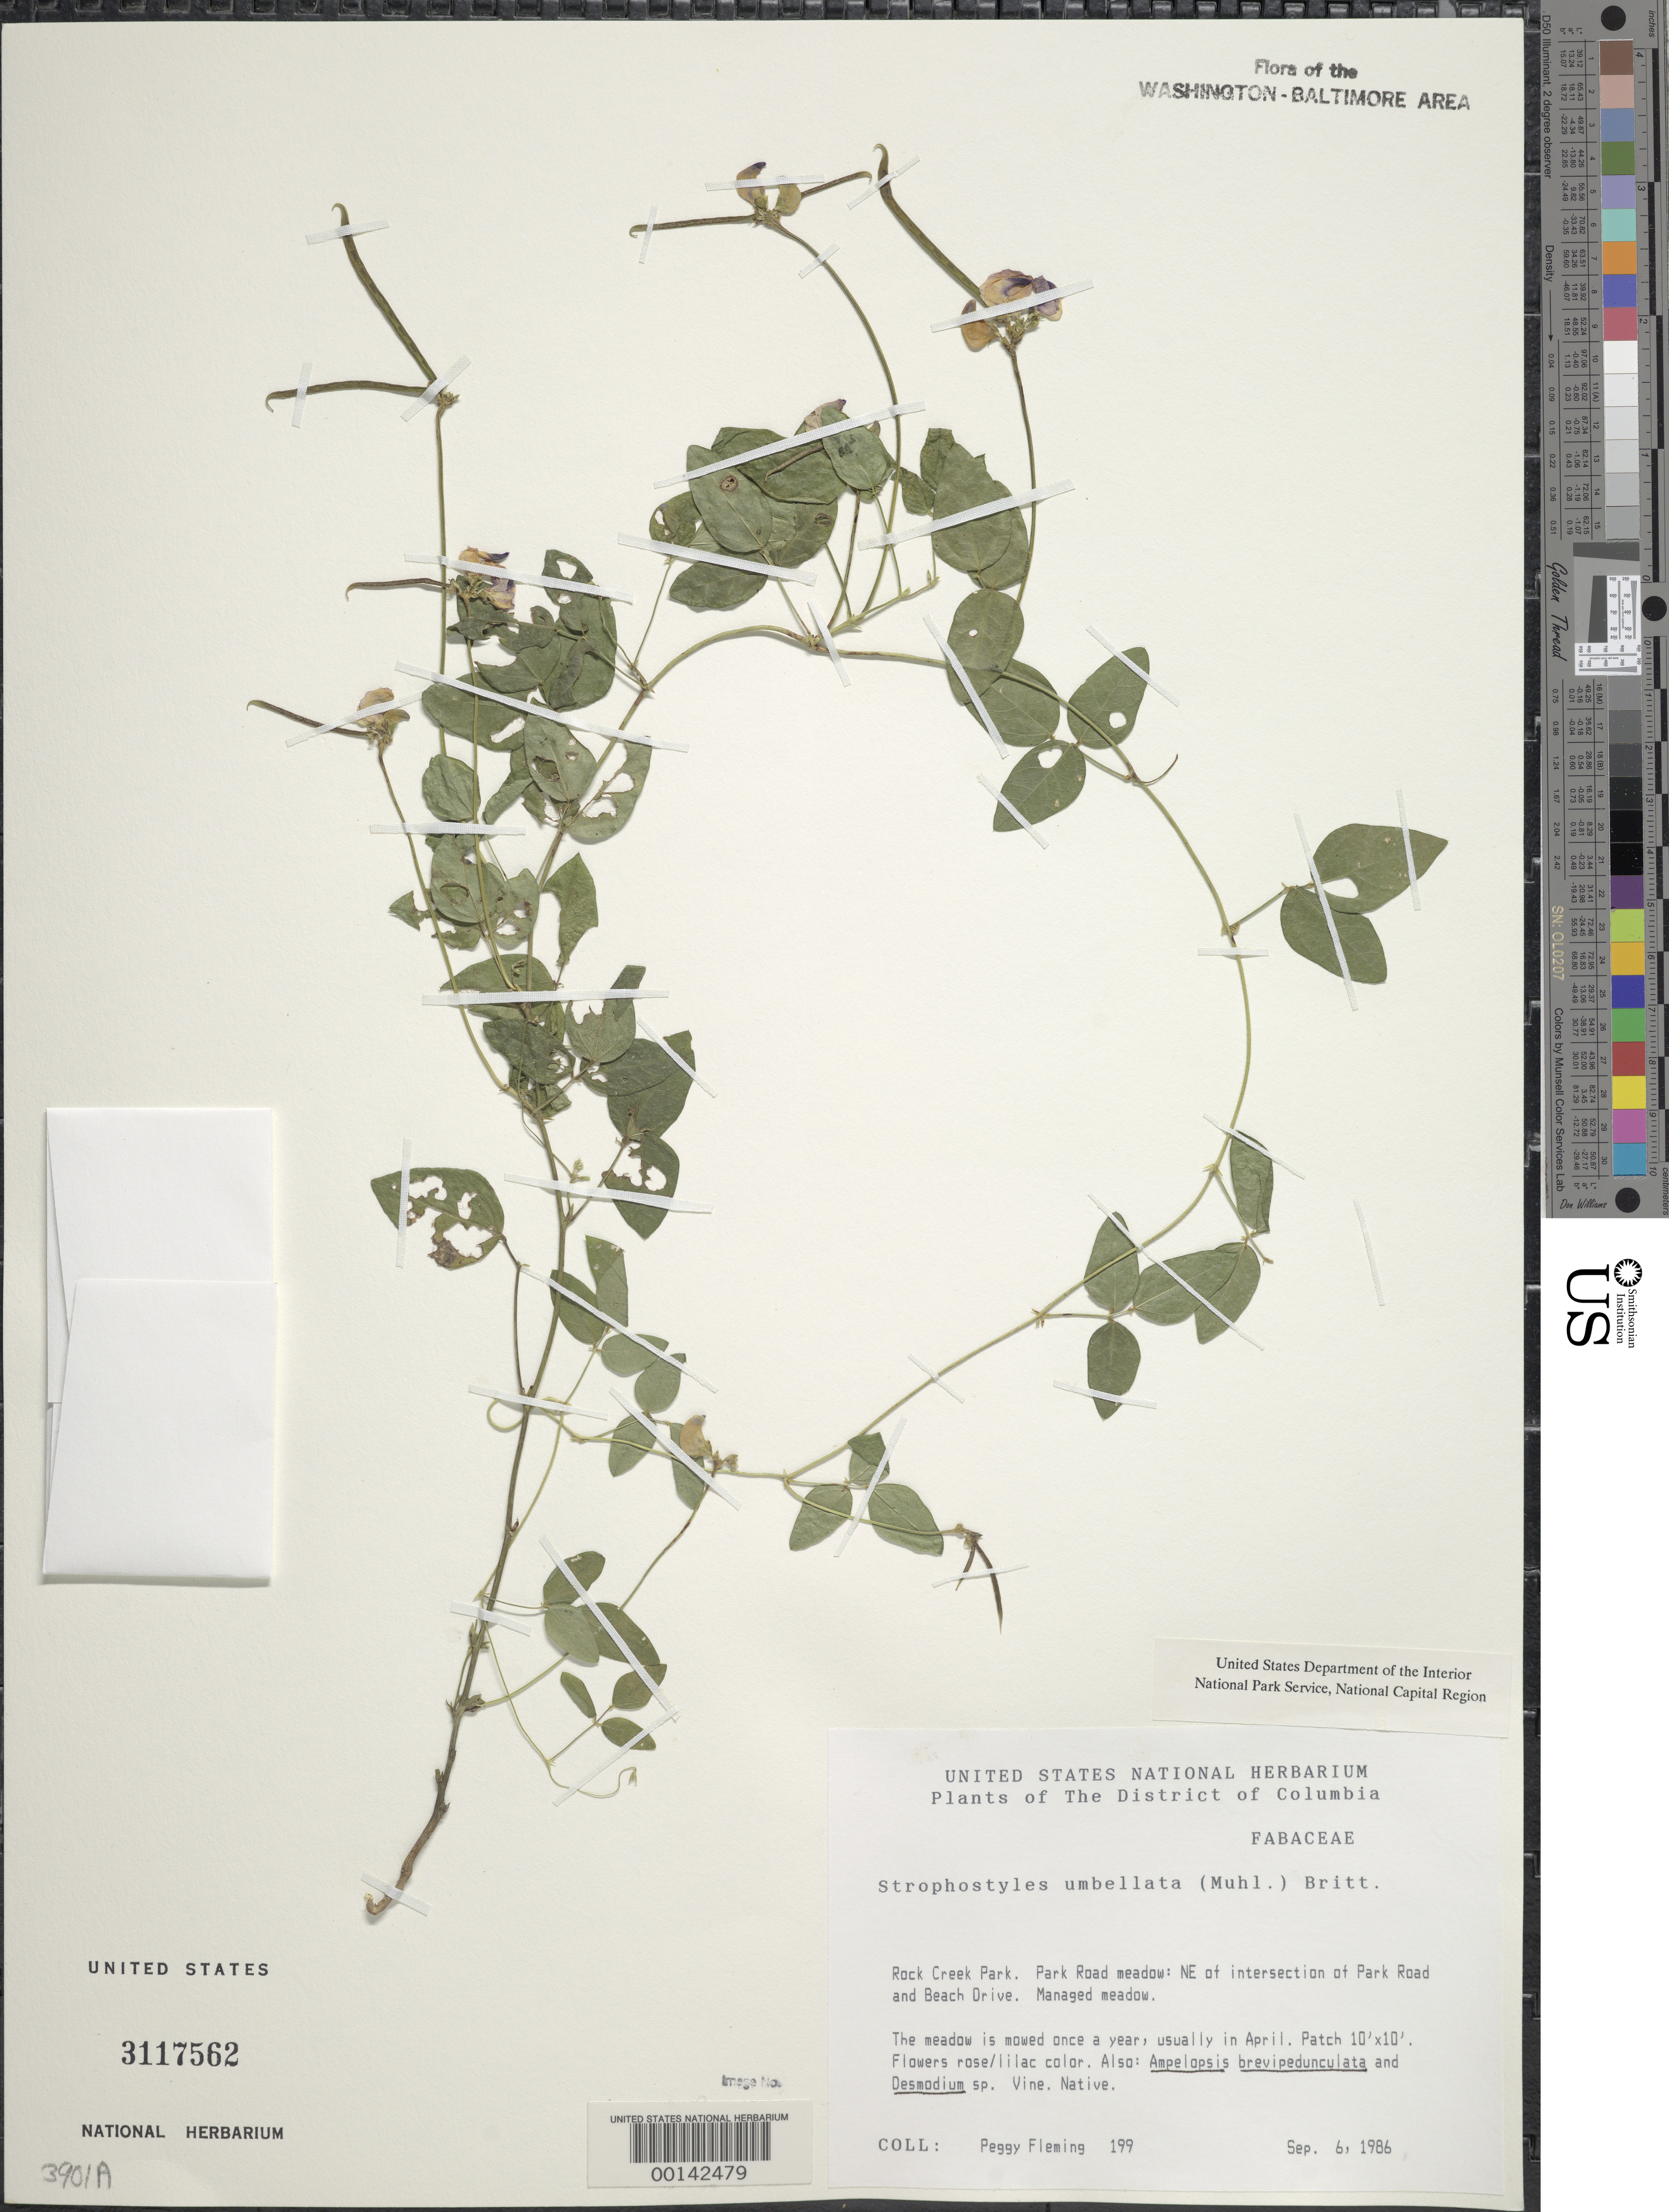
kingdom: Plantae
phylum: Tracheophyta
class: Magnoliopsida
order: Fabales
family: Fabaceae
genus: Strophostyles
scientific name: Strophostyles umbellata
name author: (Muhl. ex Willd.) Britton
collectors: P. Fleming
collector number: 199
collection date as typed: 06 Sep 1986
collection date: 1986-09-06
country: United States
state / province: District of Columbia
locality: Rock Creek Park. Park Road meadow: NE of intersection of Park Road and Beach Drive. Rock Creek Park and vicinity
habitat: Managed meadow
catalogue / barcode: US 3117562